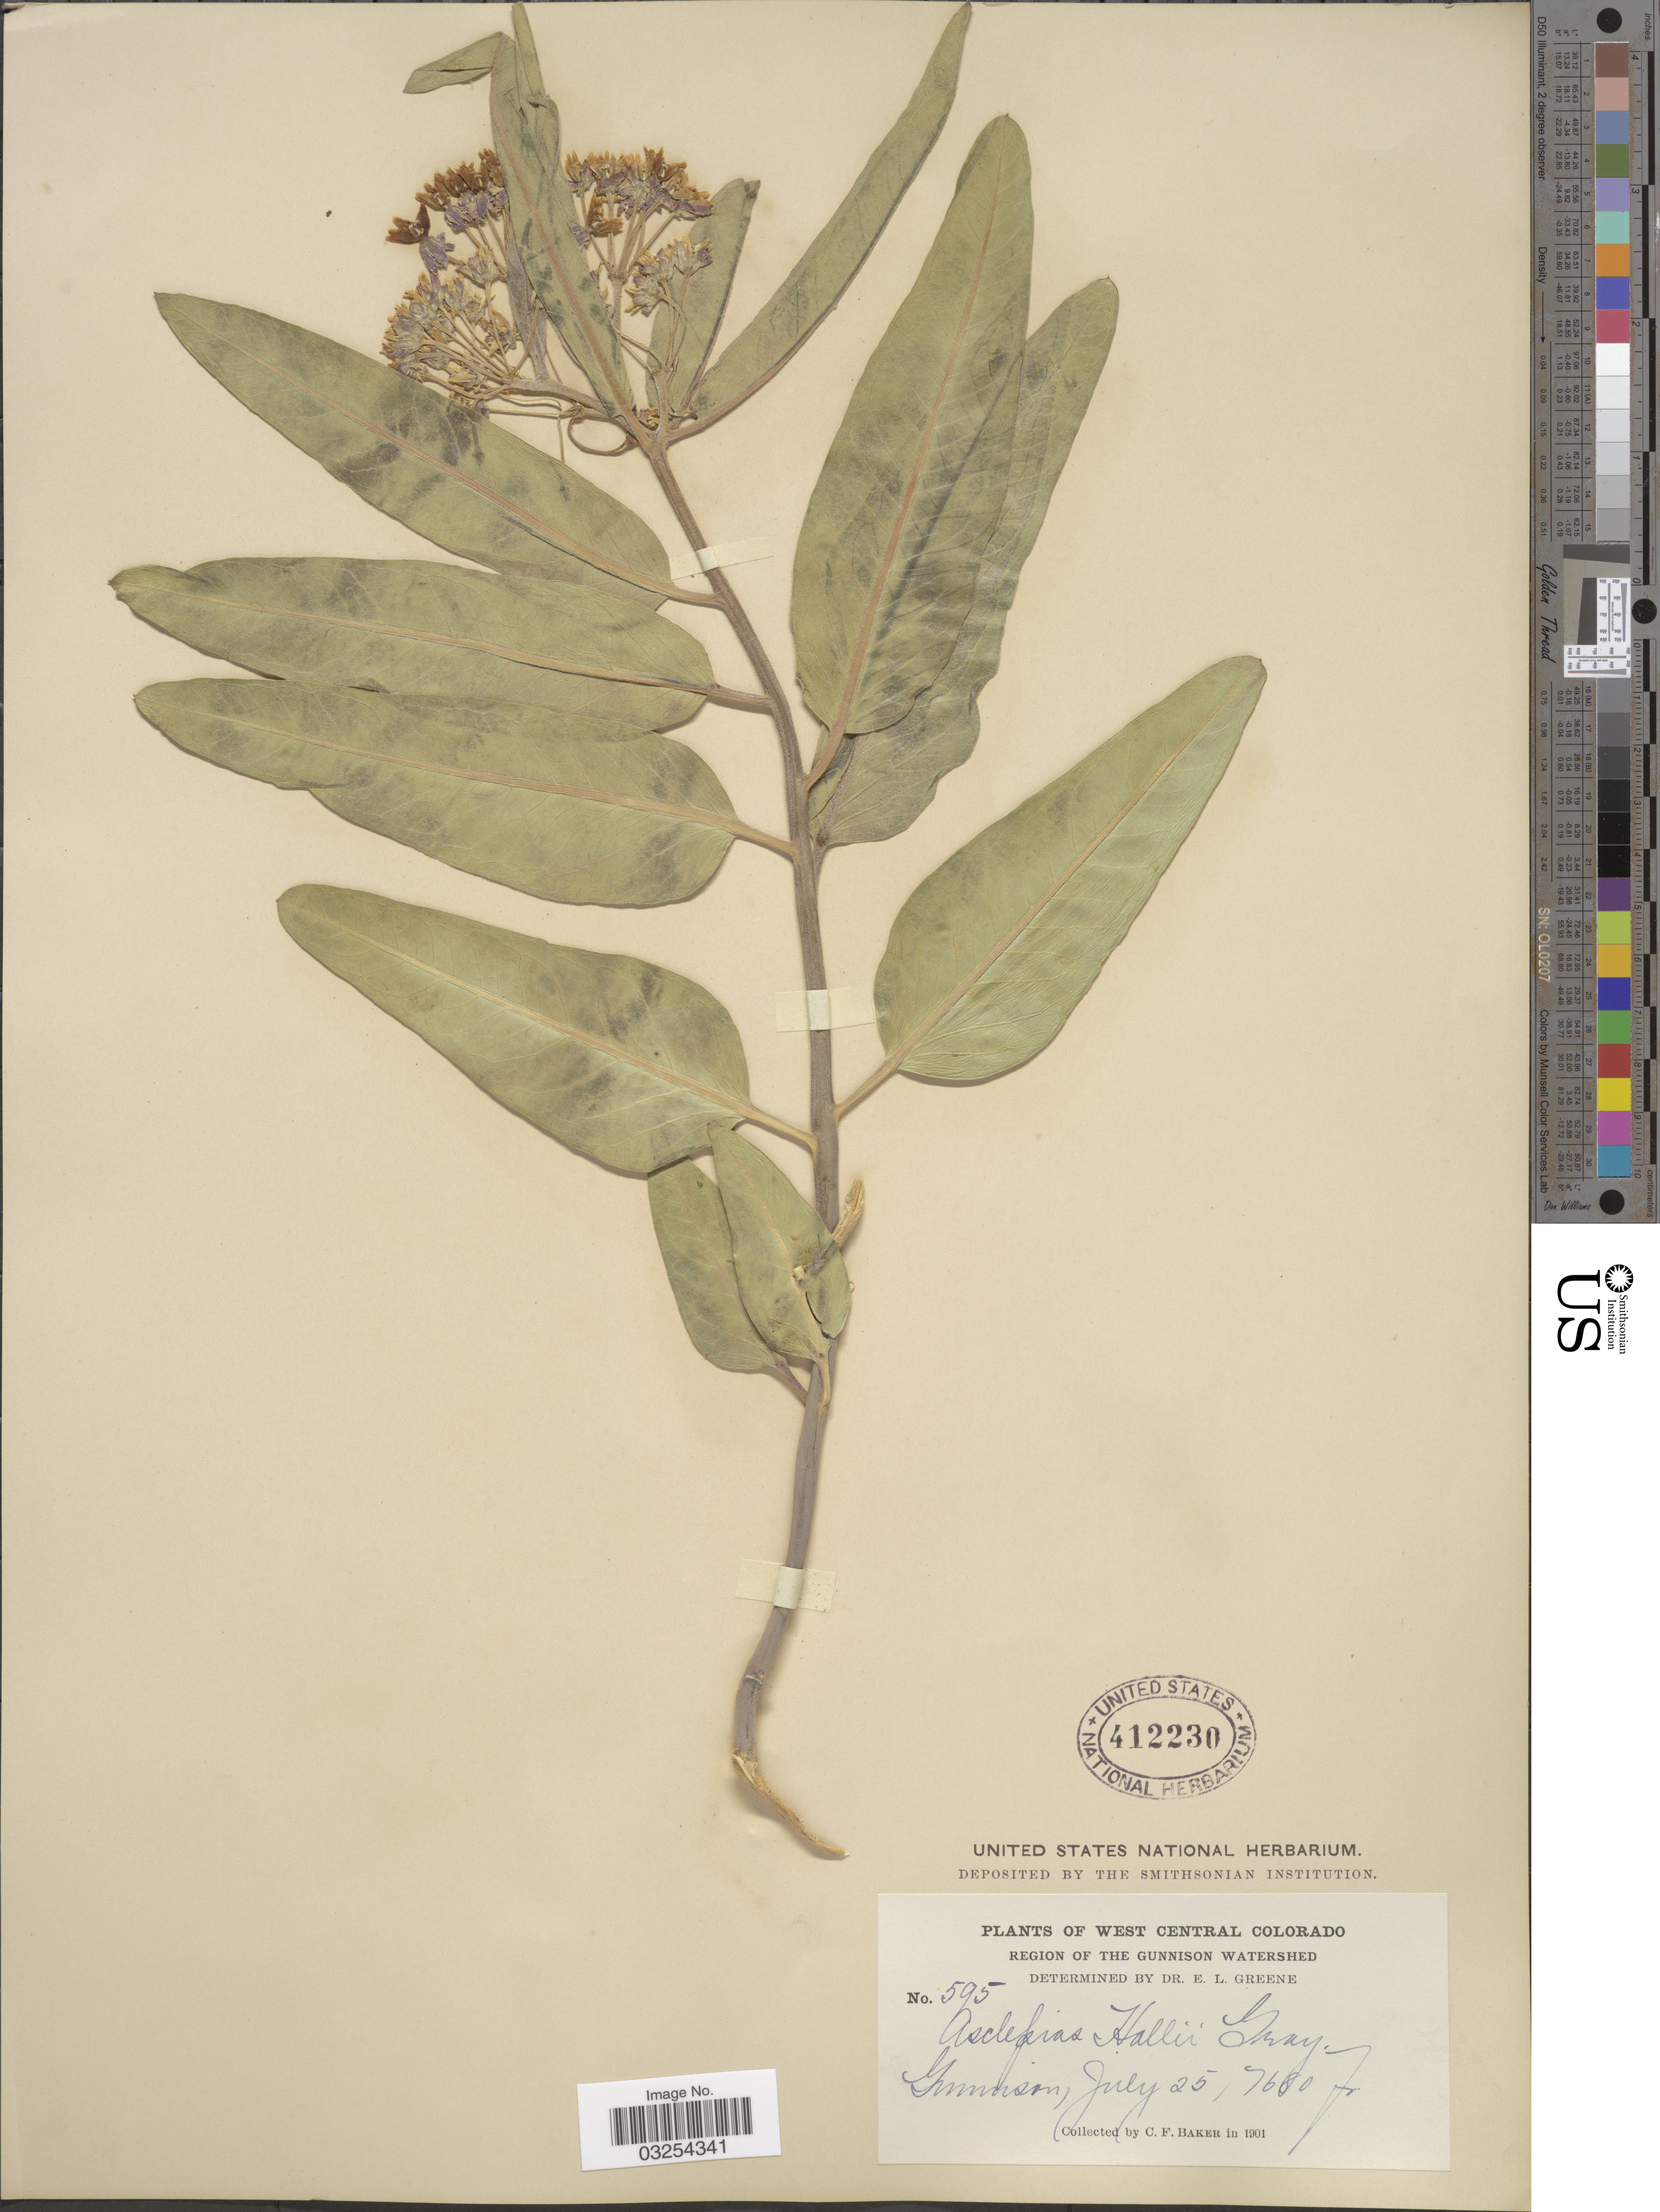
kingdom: Plantae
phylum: Tracheophyta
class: Magnoliopsida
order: Gentianales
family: Apocynaceae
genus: Asclepias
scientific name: Asclepias hallii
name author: A. Gray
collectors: C. F. Baker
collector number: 595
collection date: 1901-07-25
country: United States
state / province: Colorado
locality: West Central Colorado. Region of the Gunnison Watershed. Gunnison.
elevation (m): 2316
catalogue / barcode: US 412230